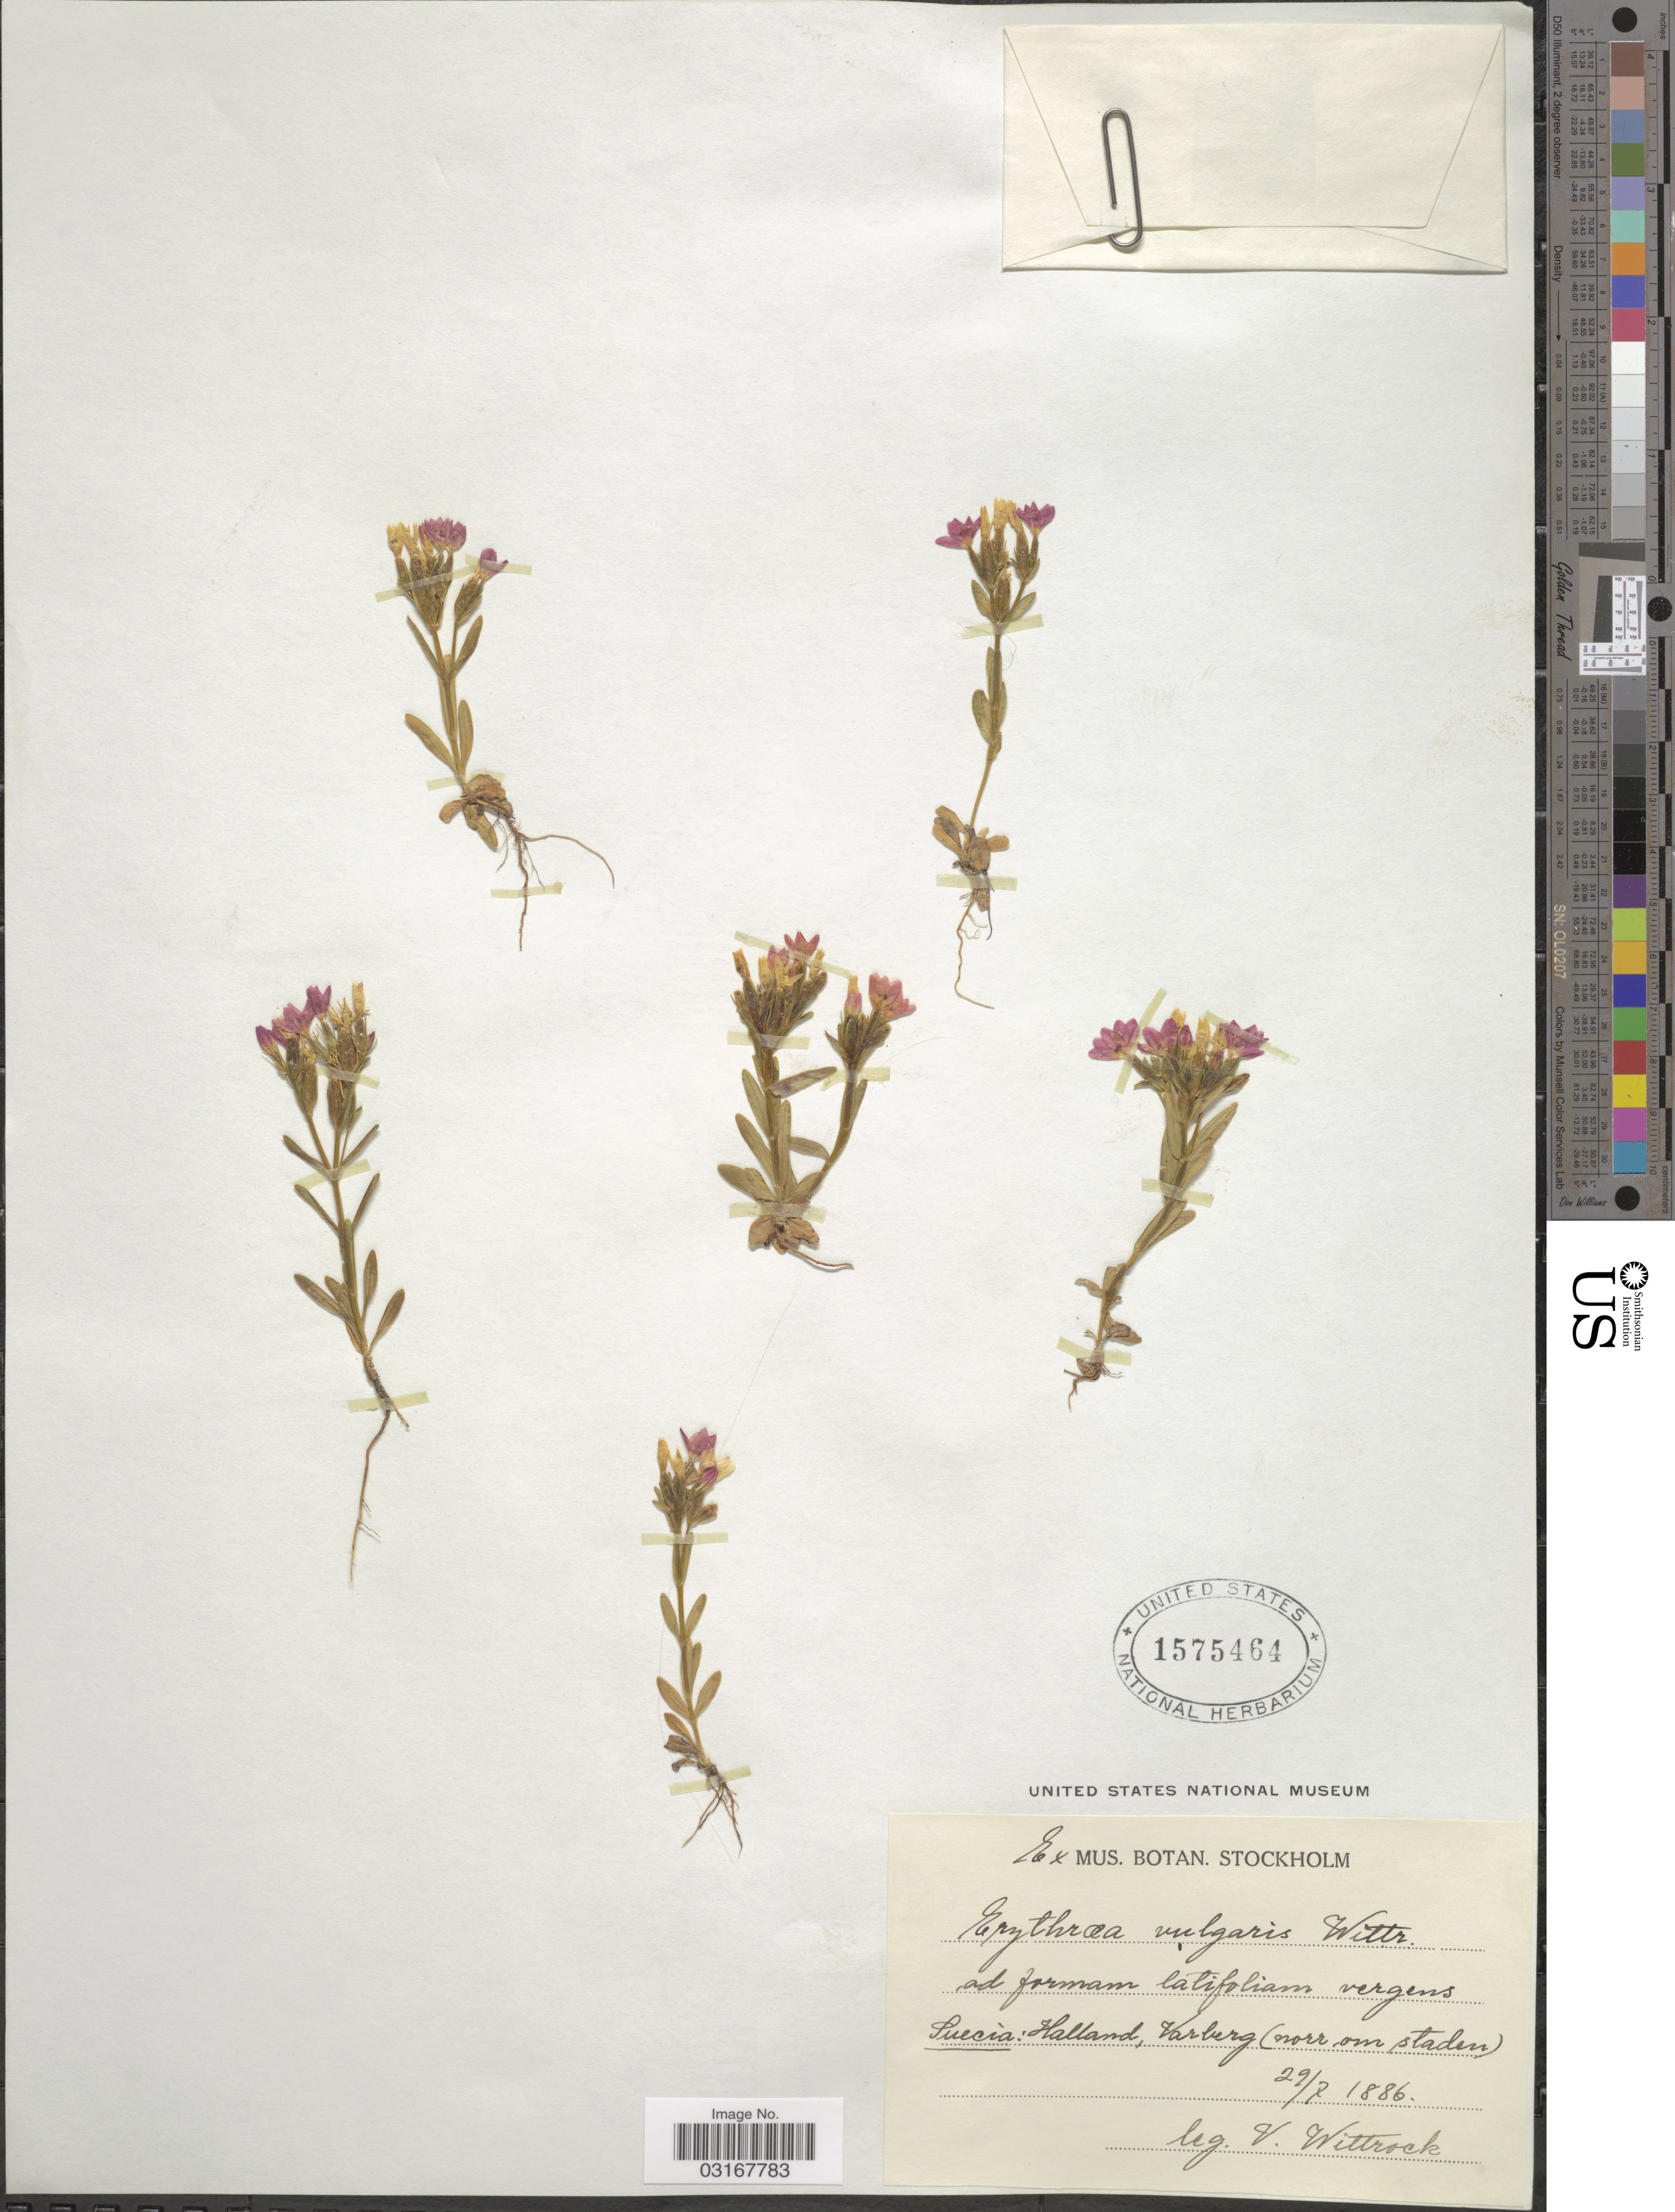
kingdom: Plantae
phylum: Tracheophyta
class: Magnoliopsida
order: Gentianales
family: Gentianaceae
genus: Centaurium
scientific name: Centaurium vulgaris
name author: Godr.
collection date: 1886-07-29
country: Sweden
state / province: Halland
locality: Suecia: Halland, Varberg (norr om staden).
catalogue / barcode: US 1575464